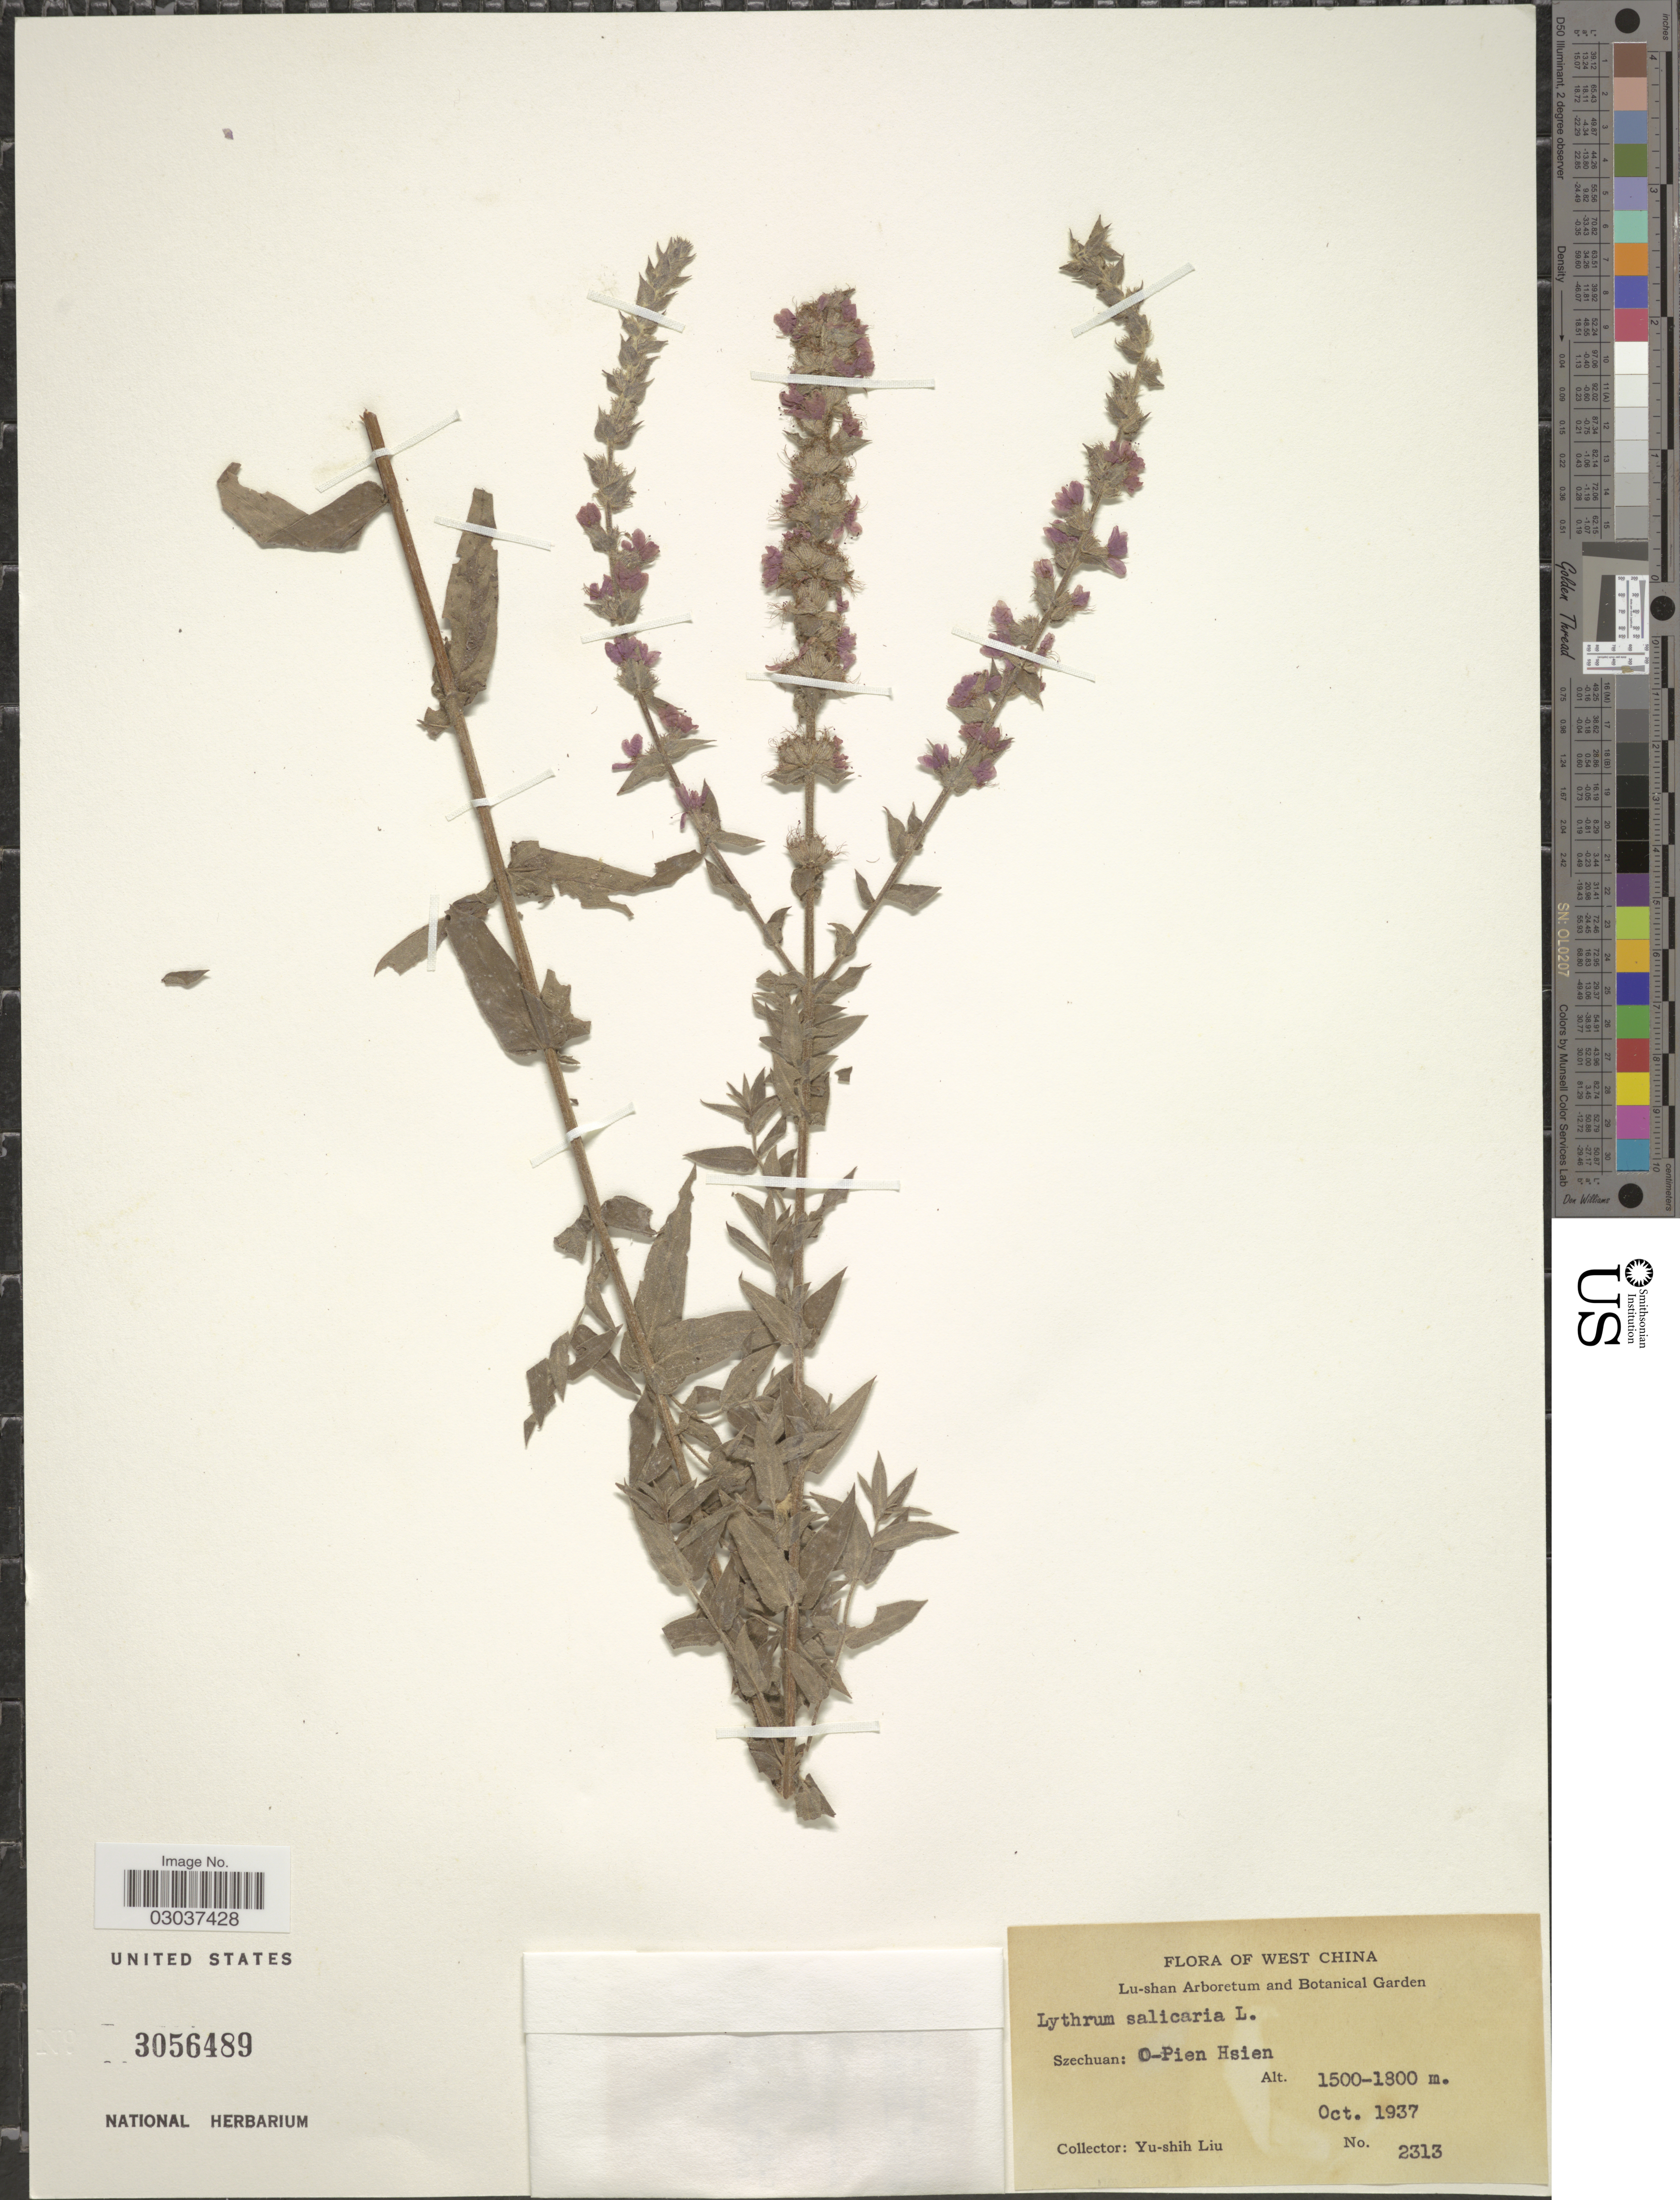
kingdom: Plantae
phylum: Tracheophyta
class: Magnoliopsida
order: Myrtales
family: Lythraceae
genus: Lythrum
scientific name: Lythrum salicaria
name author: L.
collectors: Y.-S. Liu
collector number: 2313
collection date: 1937-10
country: China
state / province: Sichuan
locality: West China. Szechuan: O-Pien Hsien.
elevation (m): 1500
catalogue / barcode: US 3056489